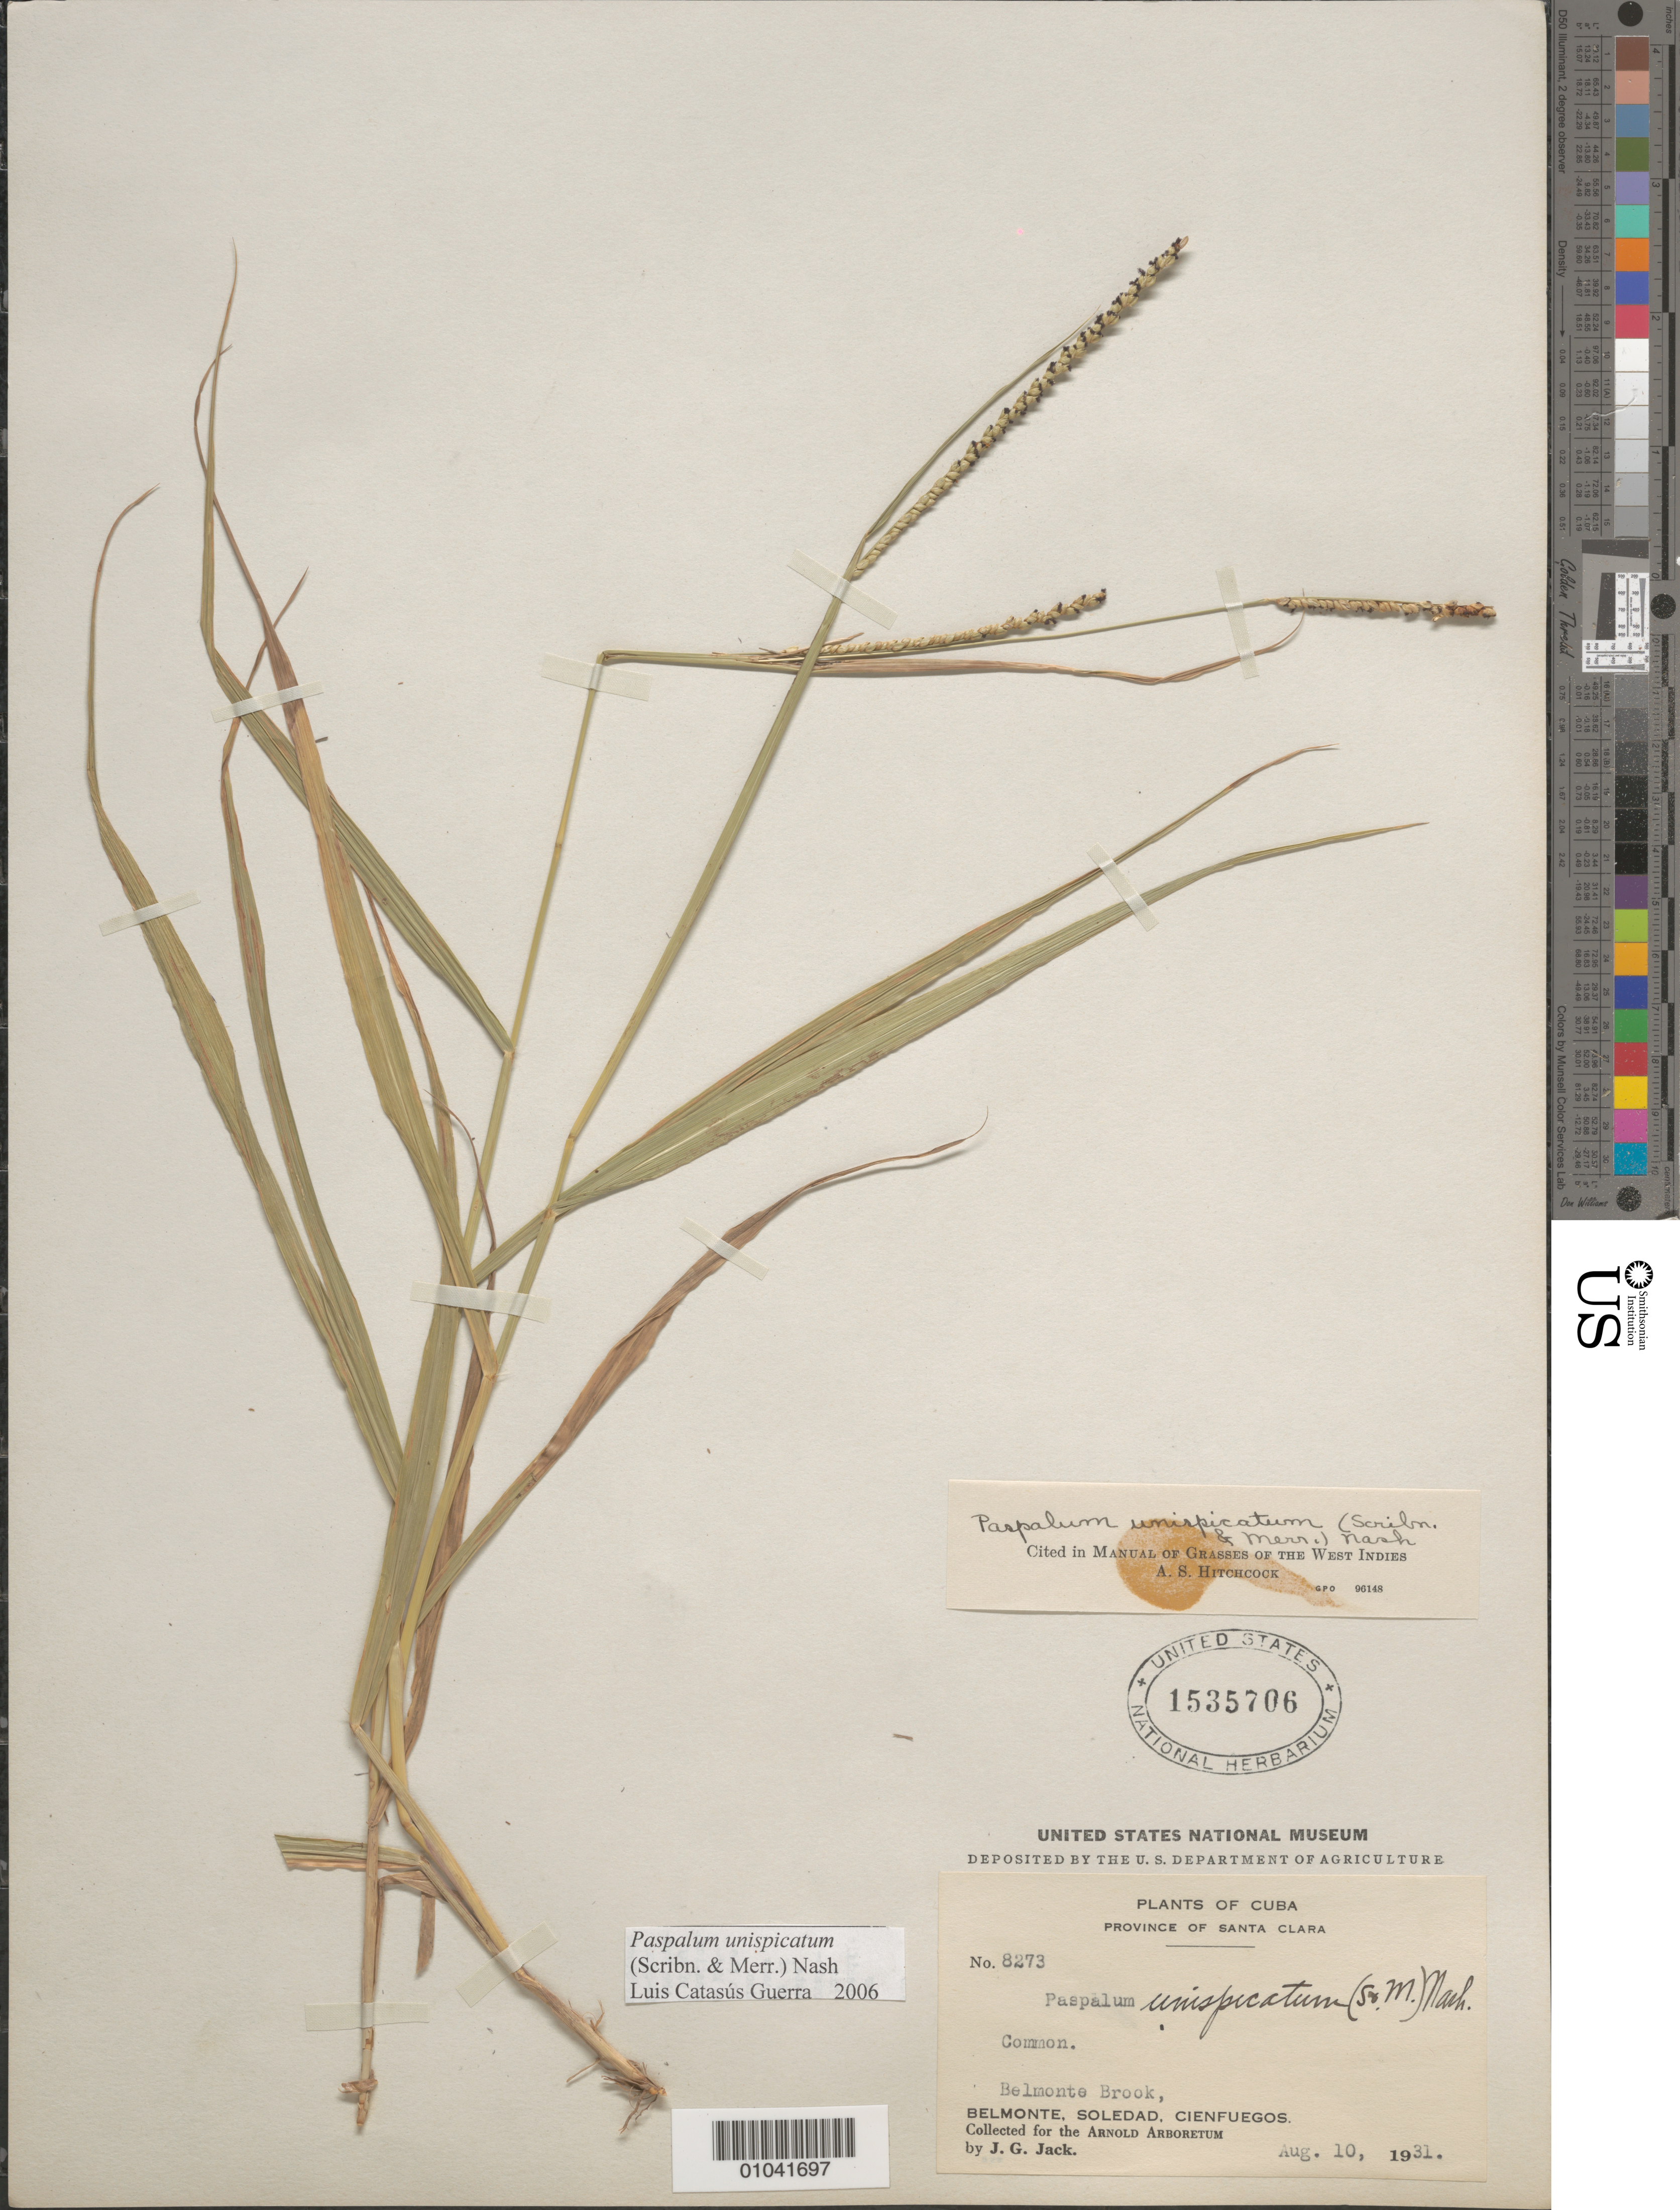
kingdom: Plantae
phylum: Tracheophyta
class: Liliopsida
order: Poales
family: Poaceae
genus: Paspalum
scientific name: Paspalum unispicatum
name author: (Scribn. & Merr.) Nash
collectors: J. G. Jack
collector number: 8273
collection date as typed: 10 Aug 1931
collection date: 1931-08-10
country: Cuba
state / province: Villa Clara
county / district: Santa Clara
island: Cuba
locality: Belmonte Brook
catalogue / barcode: US 1535706